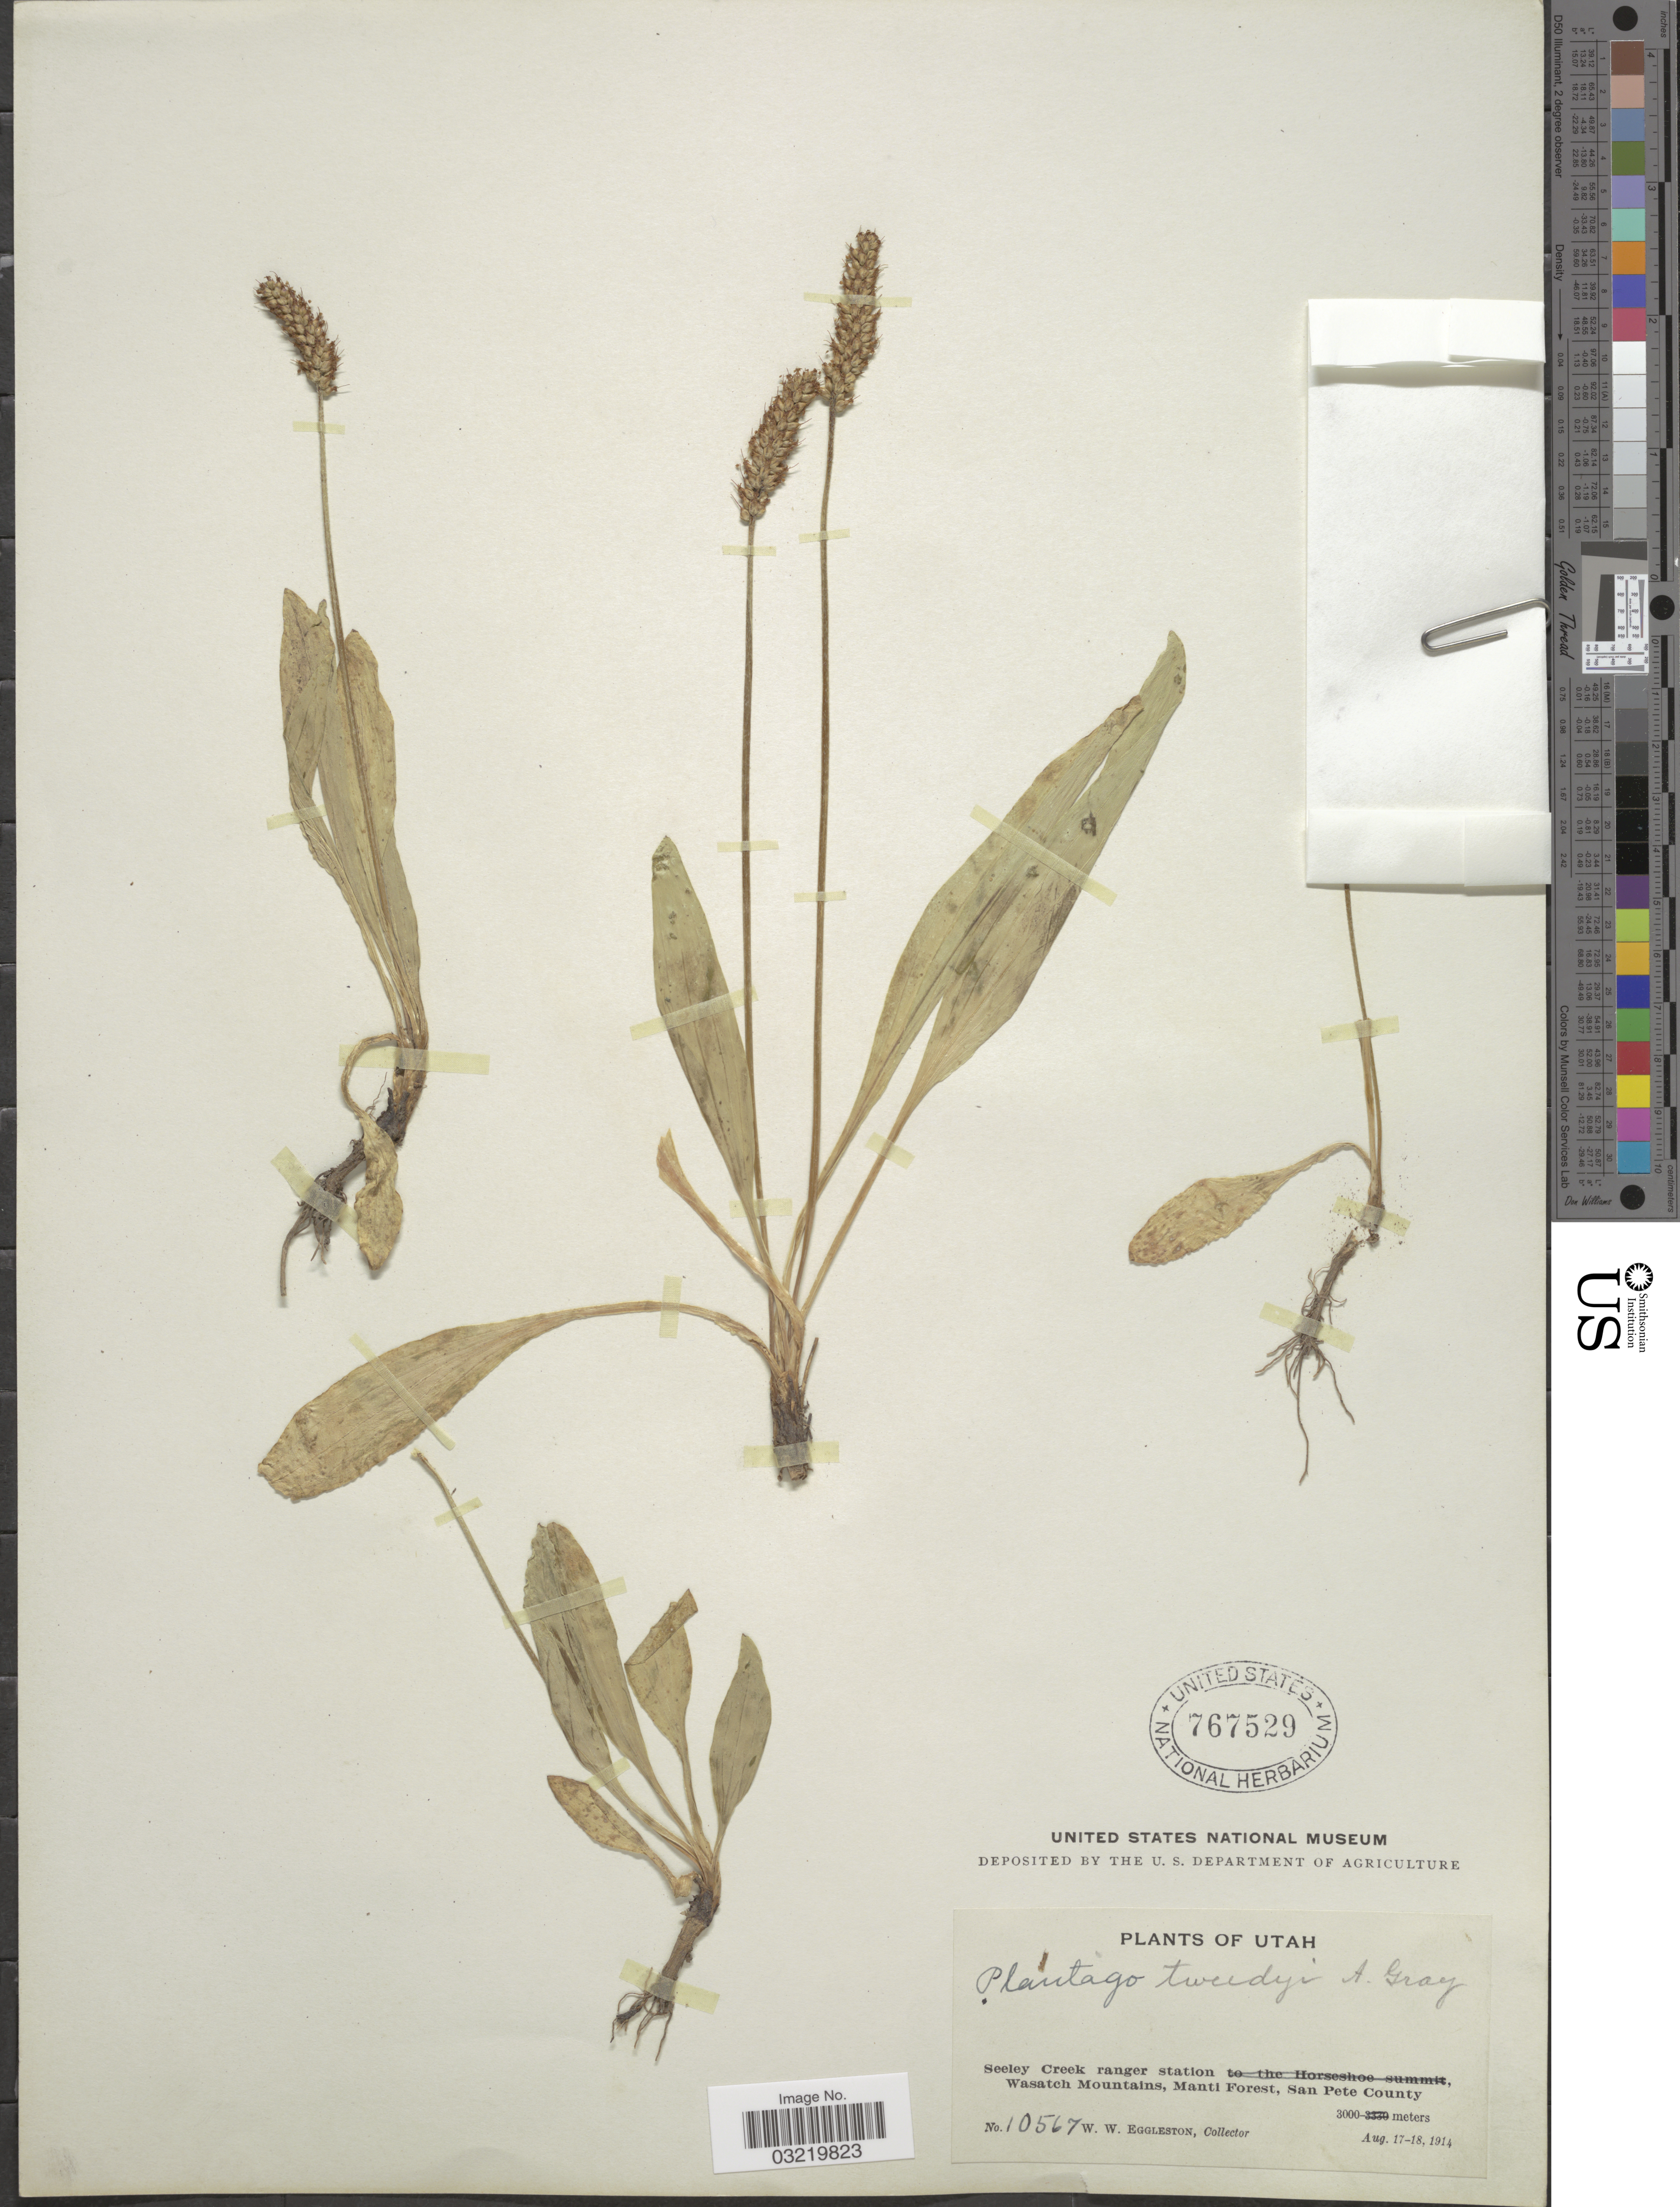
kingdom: Plantae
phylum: Tracheophyta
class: Magnoliopsida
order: Lamiales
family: Plantaginaceae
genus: Plantago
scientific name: Plantago tweedyi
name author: A. Gray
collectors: W. W. Eggleston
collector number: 10567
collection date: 1914-08-17/1914-08-18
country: United States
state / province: Utah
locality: Seeley Creek ranger station, Wasatch Mountains, Manti Forest, San Pete County.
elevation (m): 3000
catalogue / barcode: US 767529